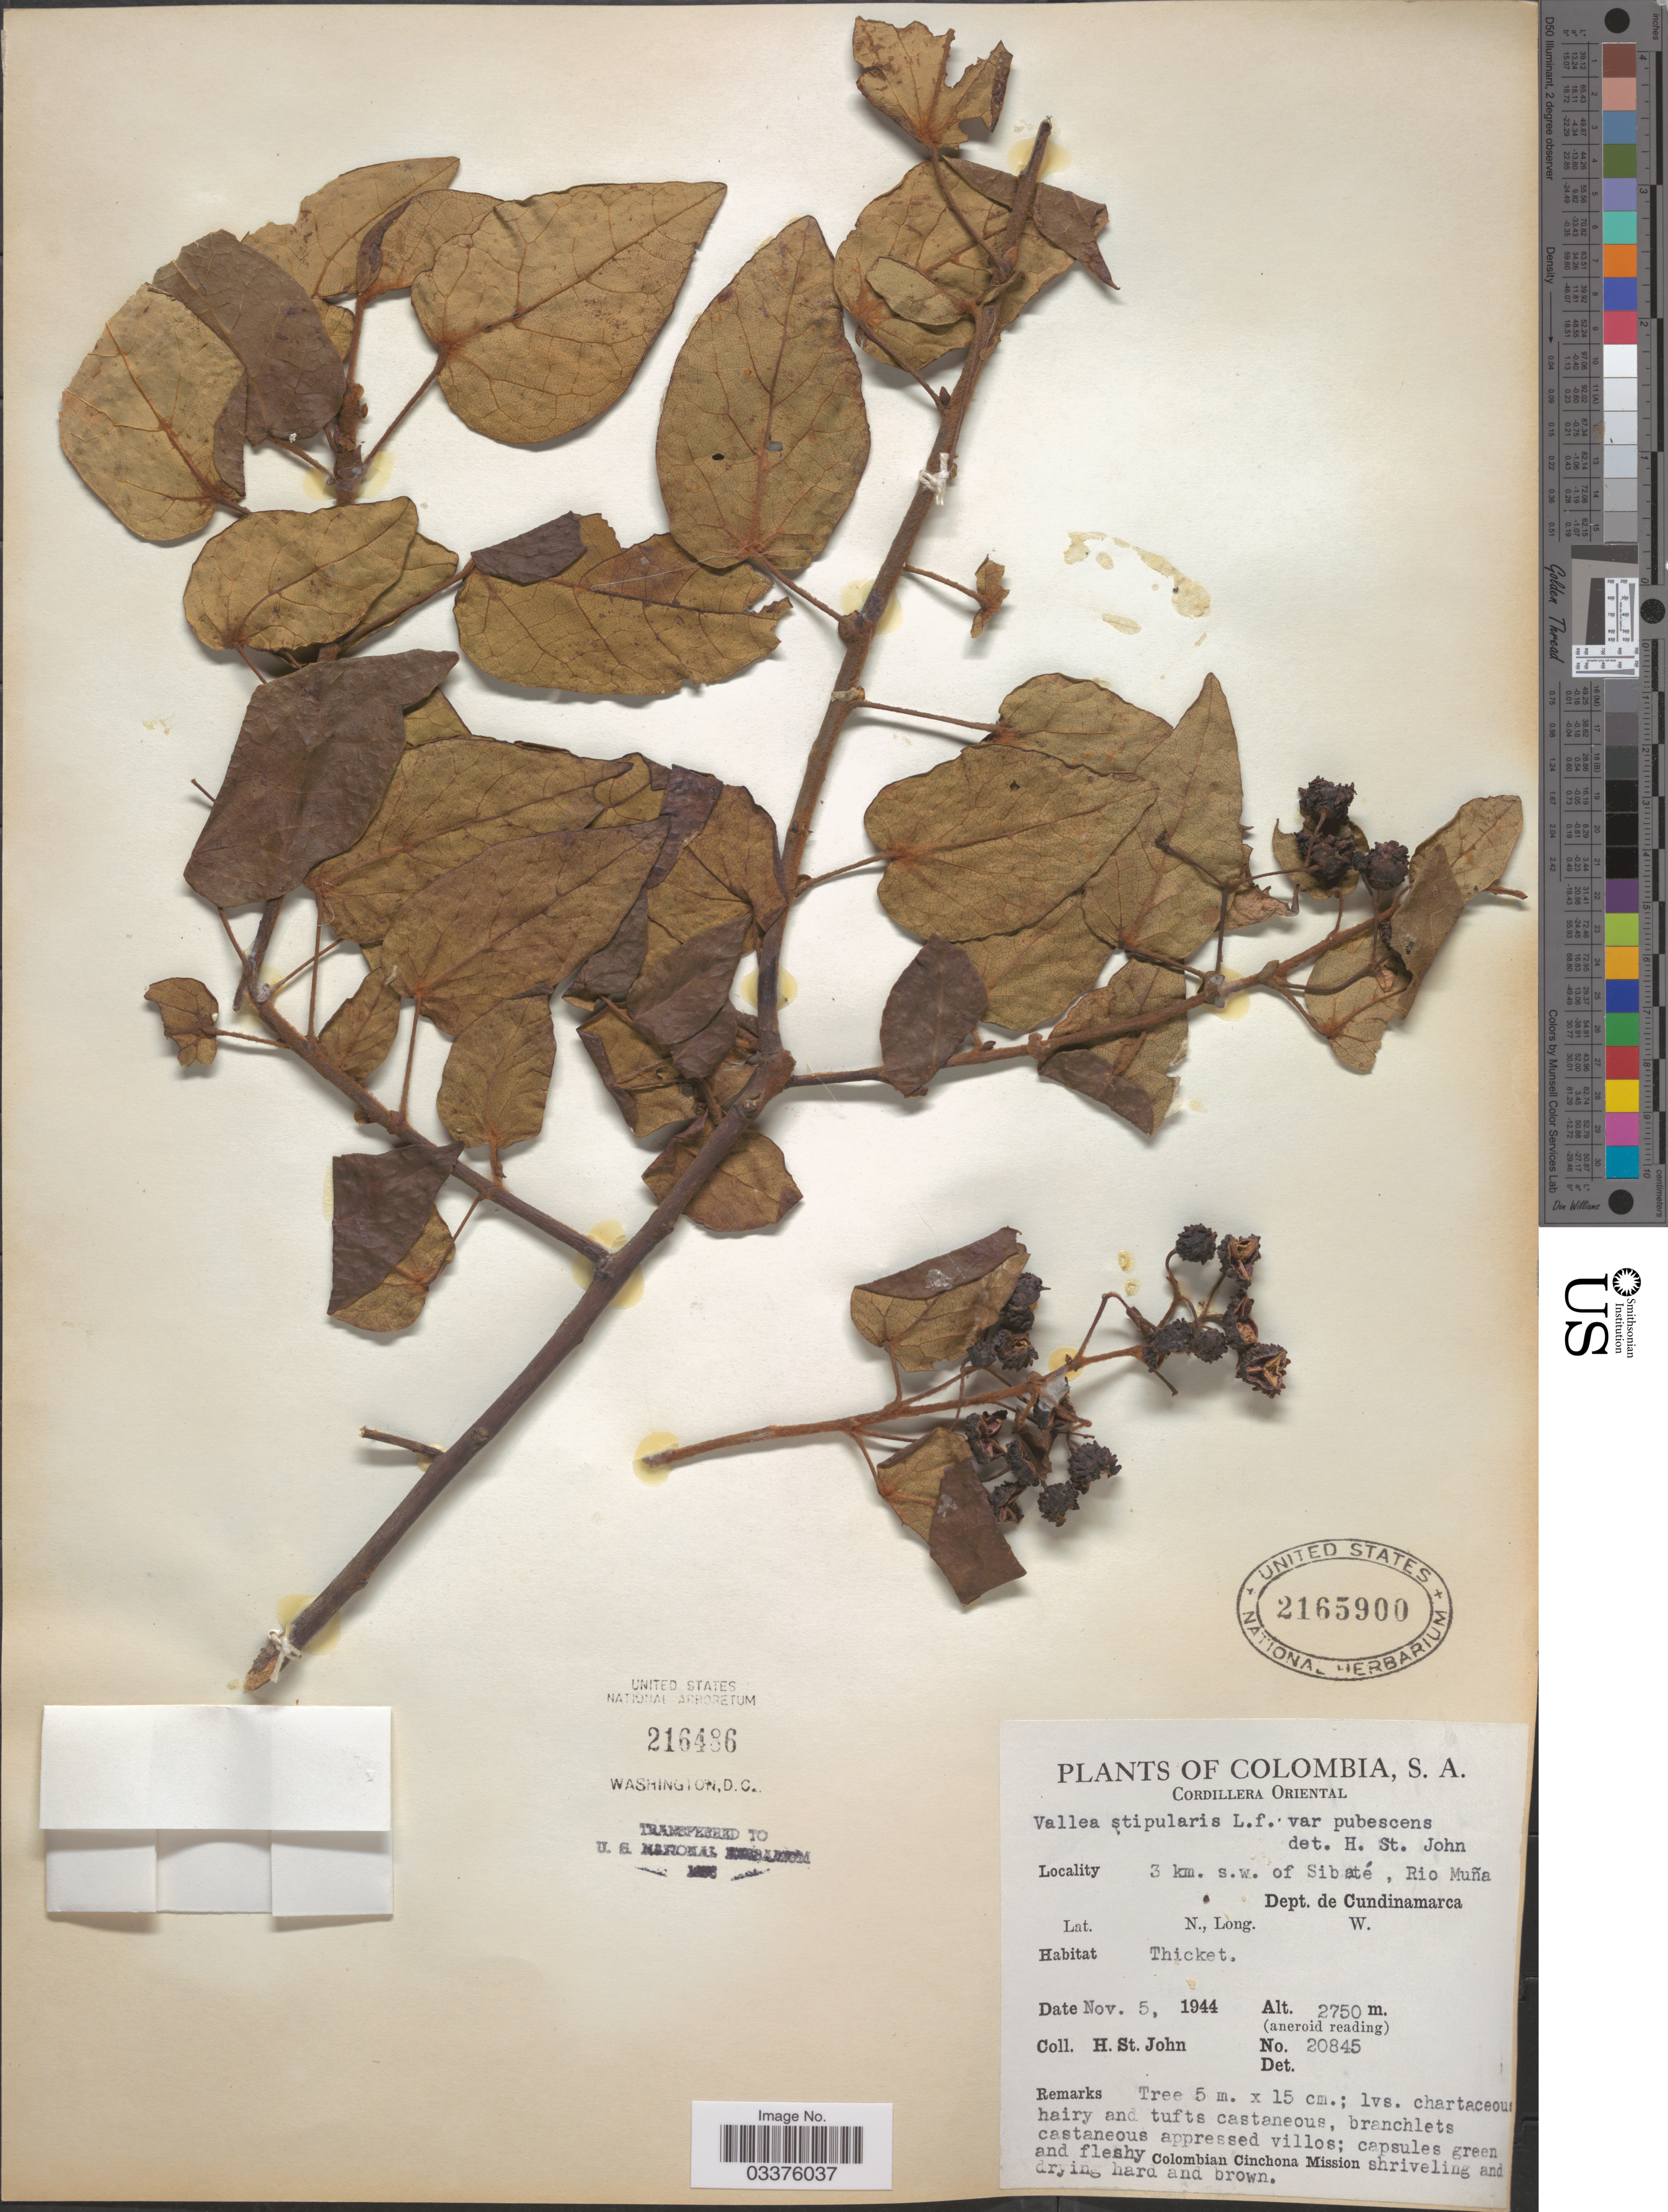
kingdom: Plantae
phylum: Tracheophyta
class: Magnoliopsida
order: Oxalidales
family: Elaeocarpaceae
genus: Vallea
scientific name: Vallea stipularis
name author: L. f.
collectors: H. St. John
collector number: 20845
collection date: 1944-11-05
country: Colombia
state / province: Cundinamarca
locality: Cordillera Oriental. 3 km. s.w. of Sibaté, Rio Muña. Dept. de Cundinamarca.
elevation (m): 2750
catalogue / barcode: US 2165900